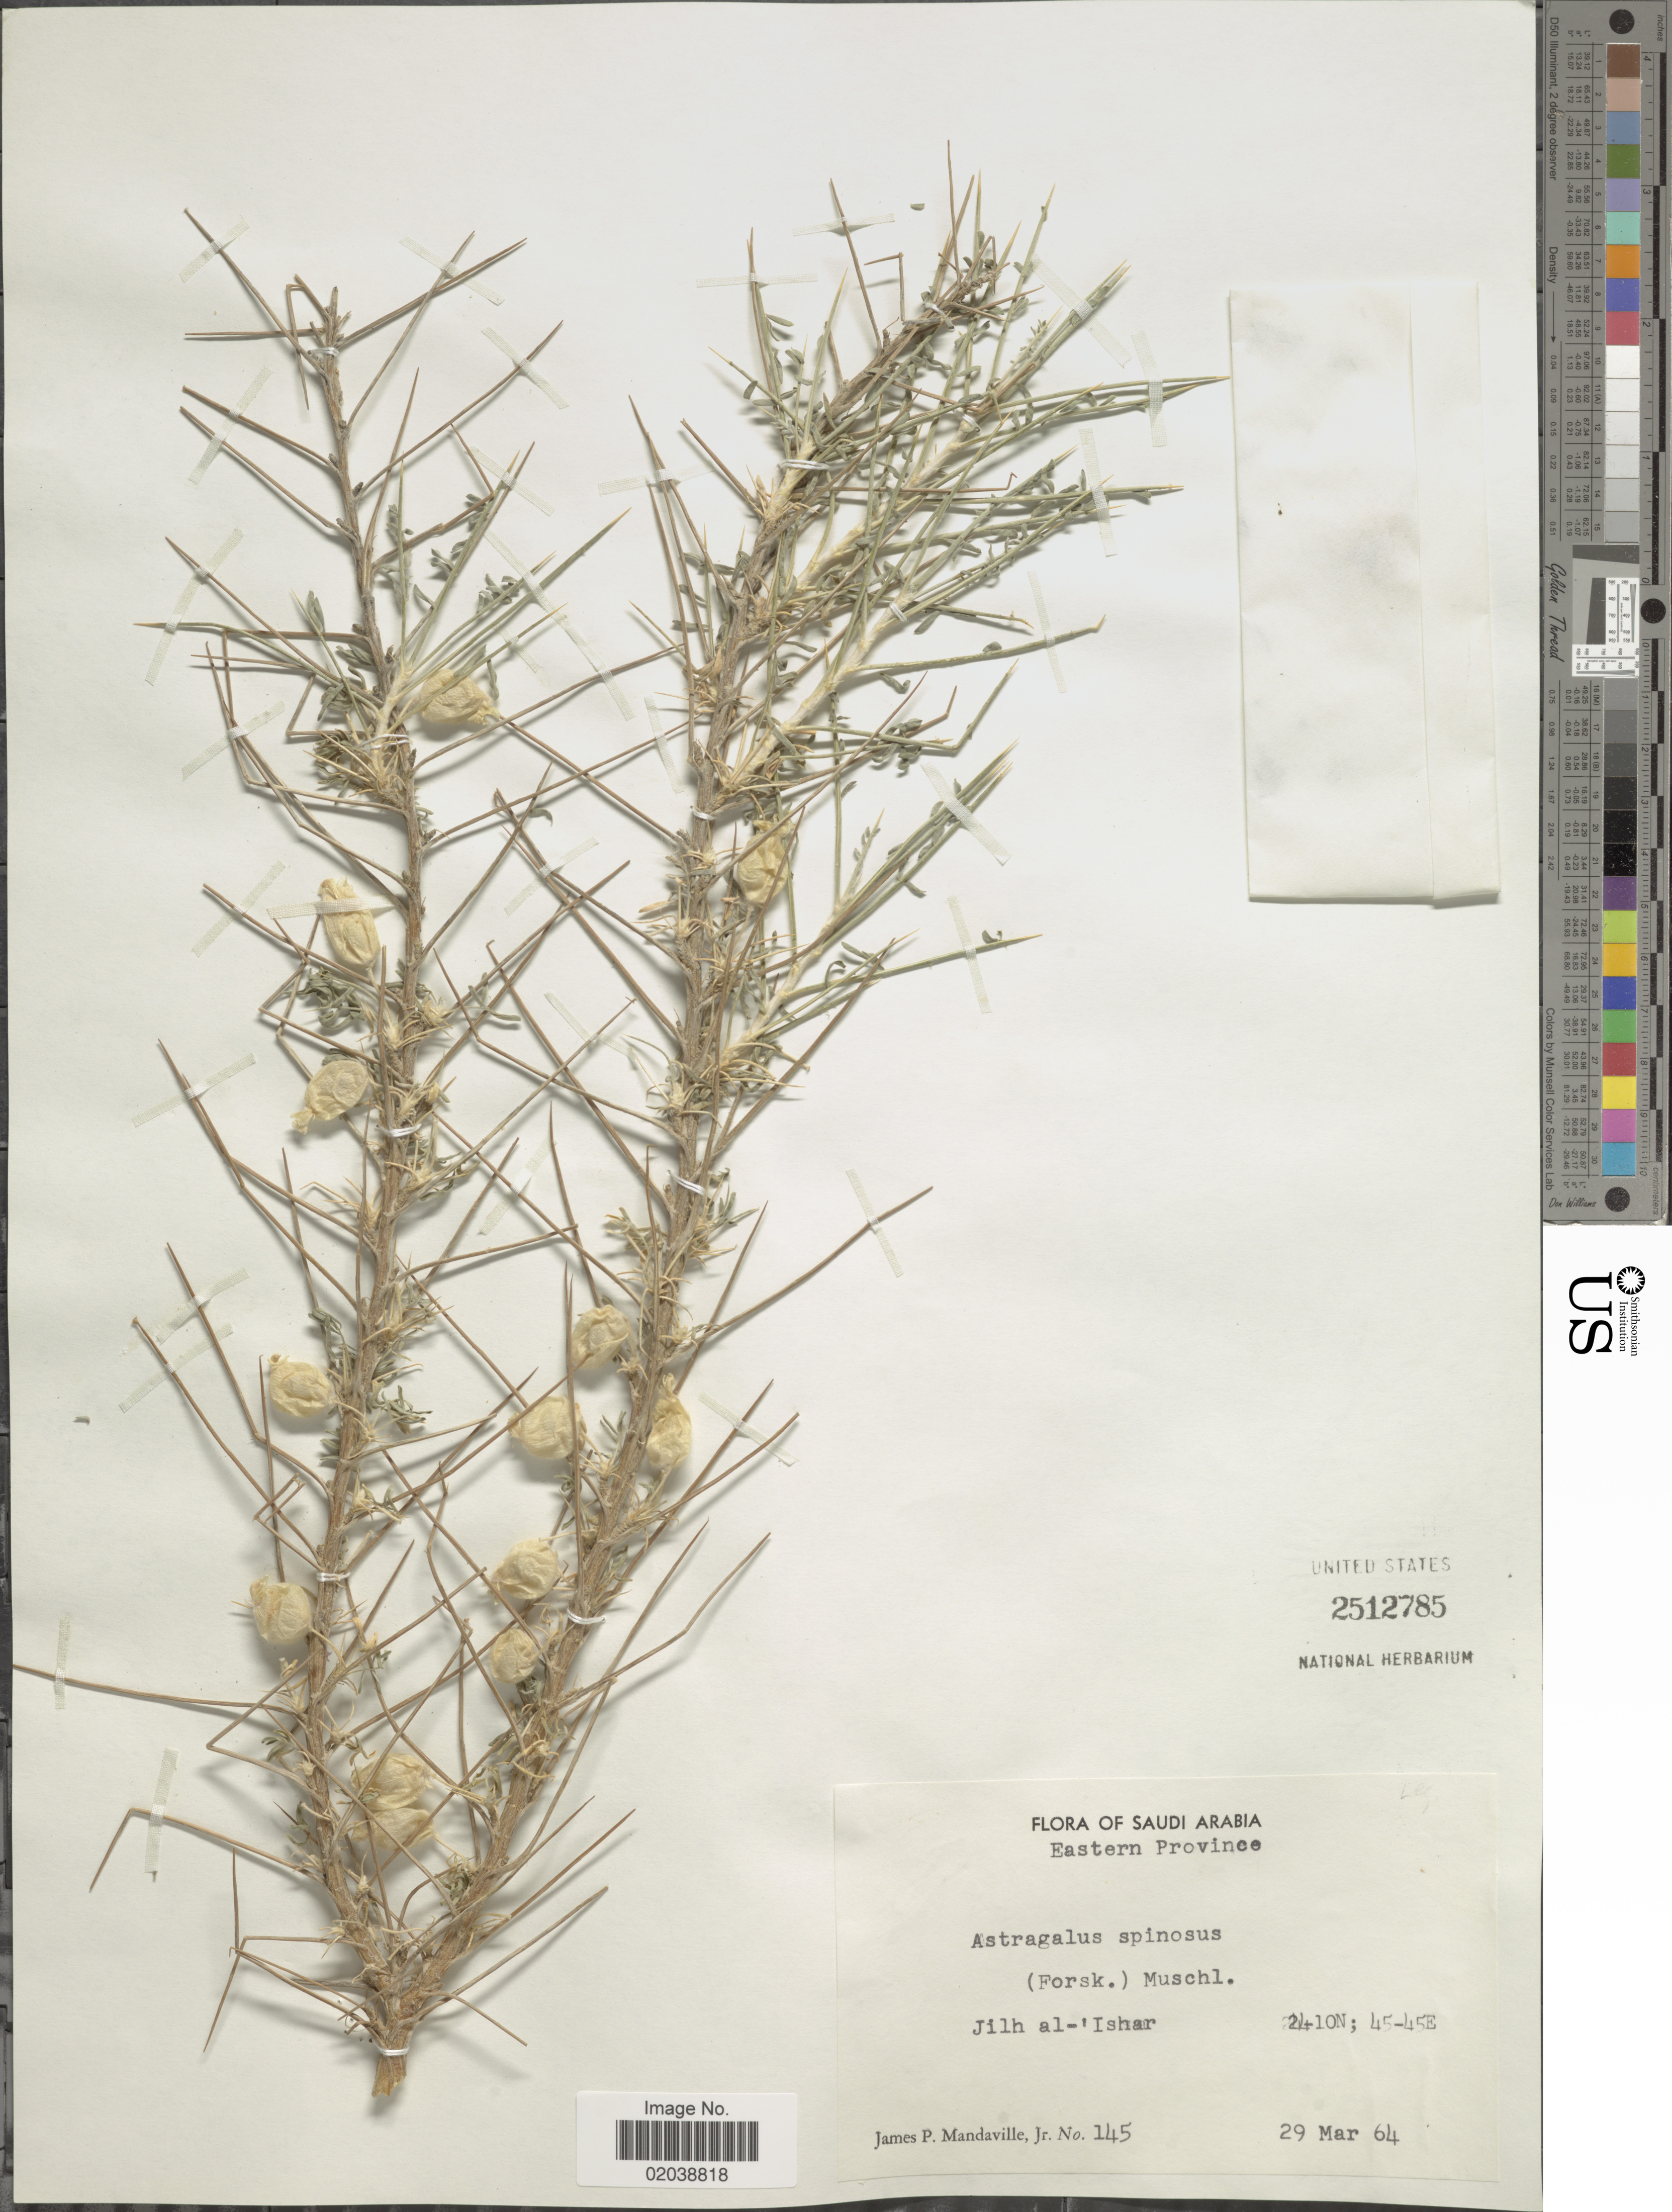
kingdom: Plantae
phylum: Tracheophyta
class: Magnoliopsida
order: Fabales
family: Fabaceae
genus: Astragalus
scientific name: Astragalus spinosus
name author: Muschl.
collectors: J. Mandaville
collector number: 145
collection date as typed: Transcribed d/m/y: 29/3/64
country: Saudi Arabia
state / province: Ash Sharqiyah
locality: Eastern Province, Jilh al- 'Ishar, 24-10N; 45-45E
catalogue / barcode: US 2512785